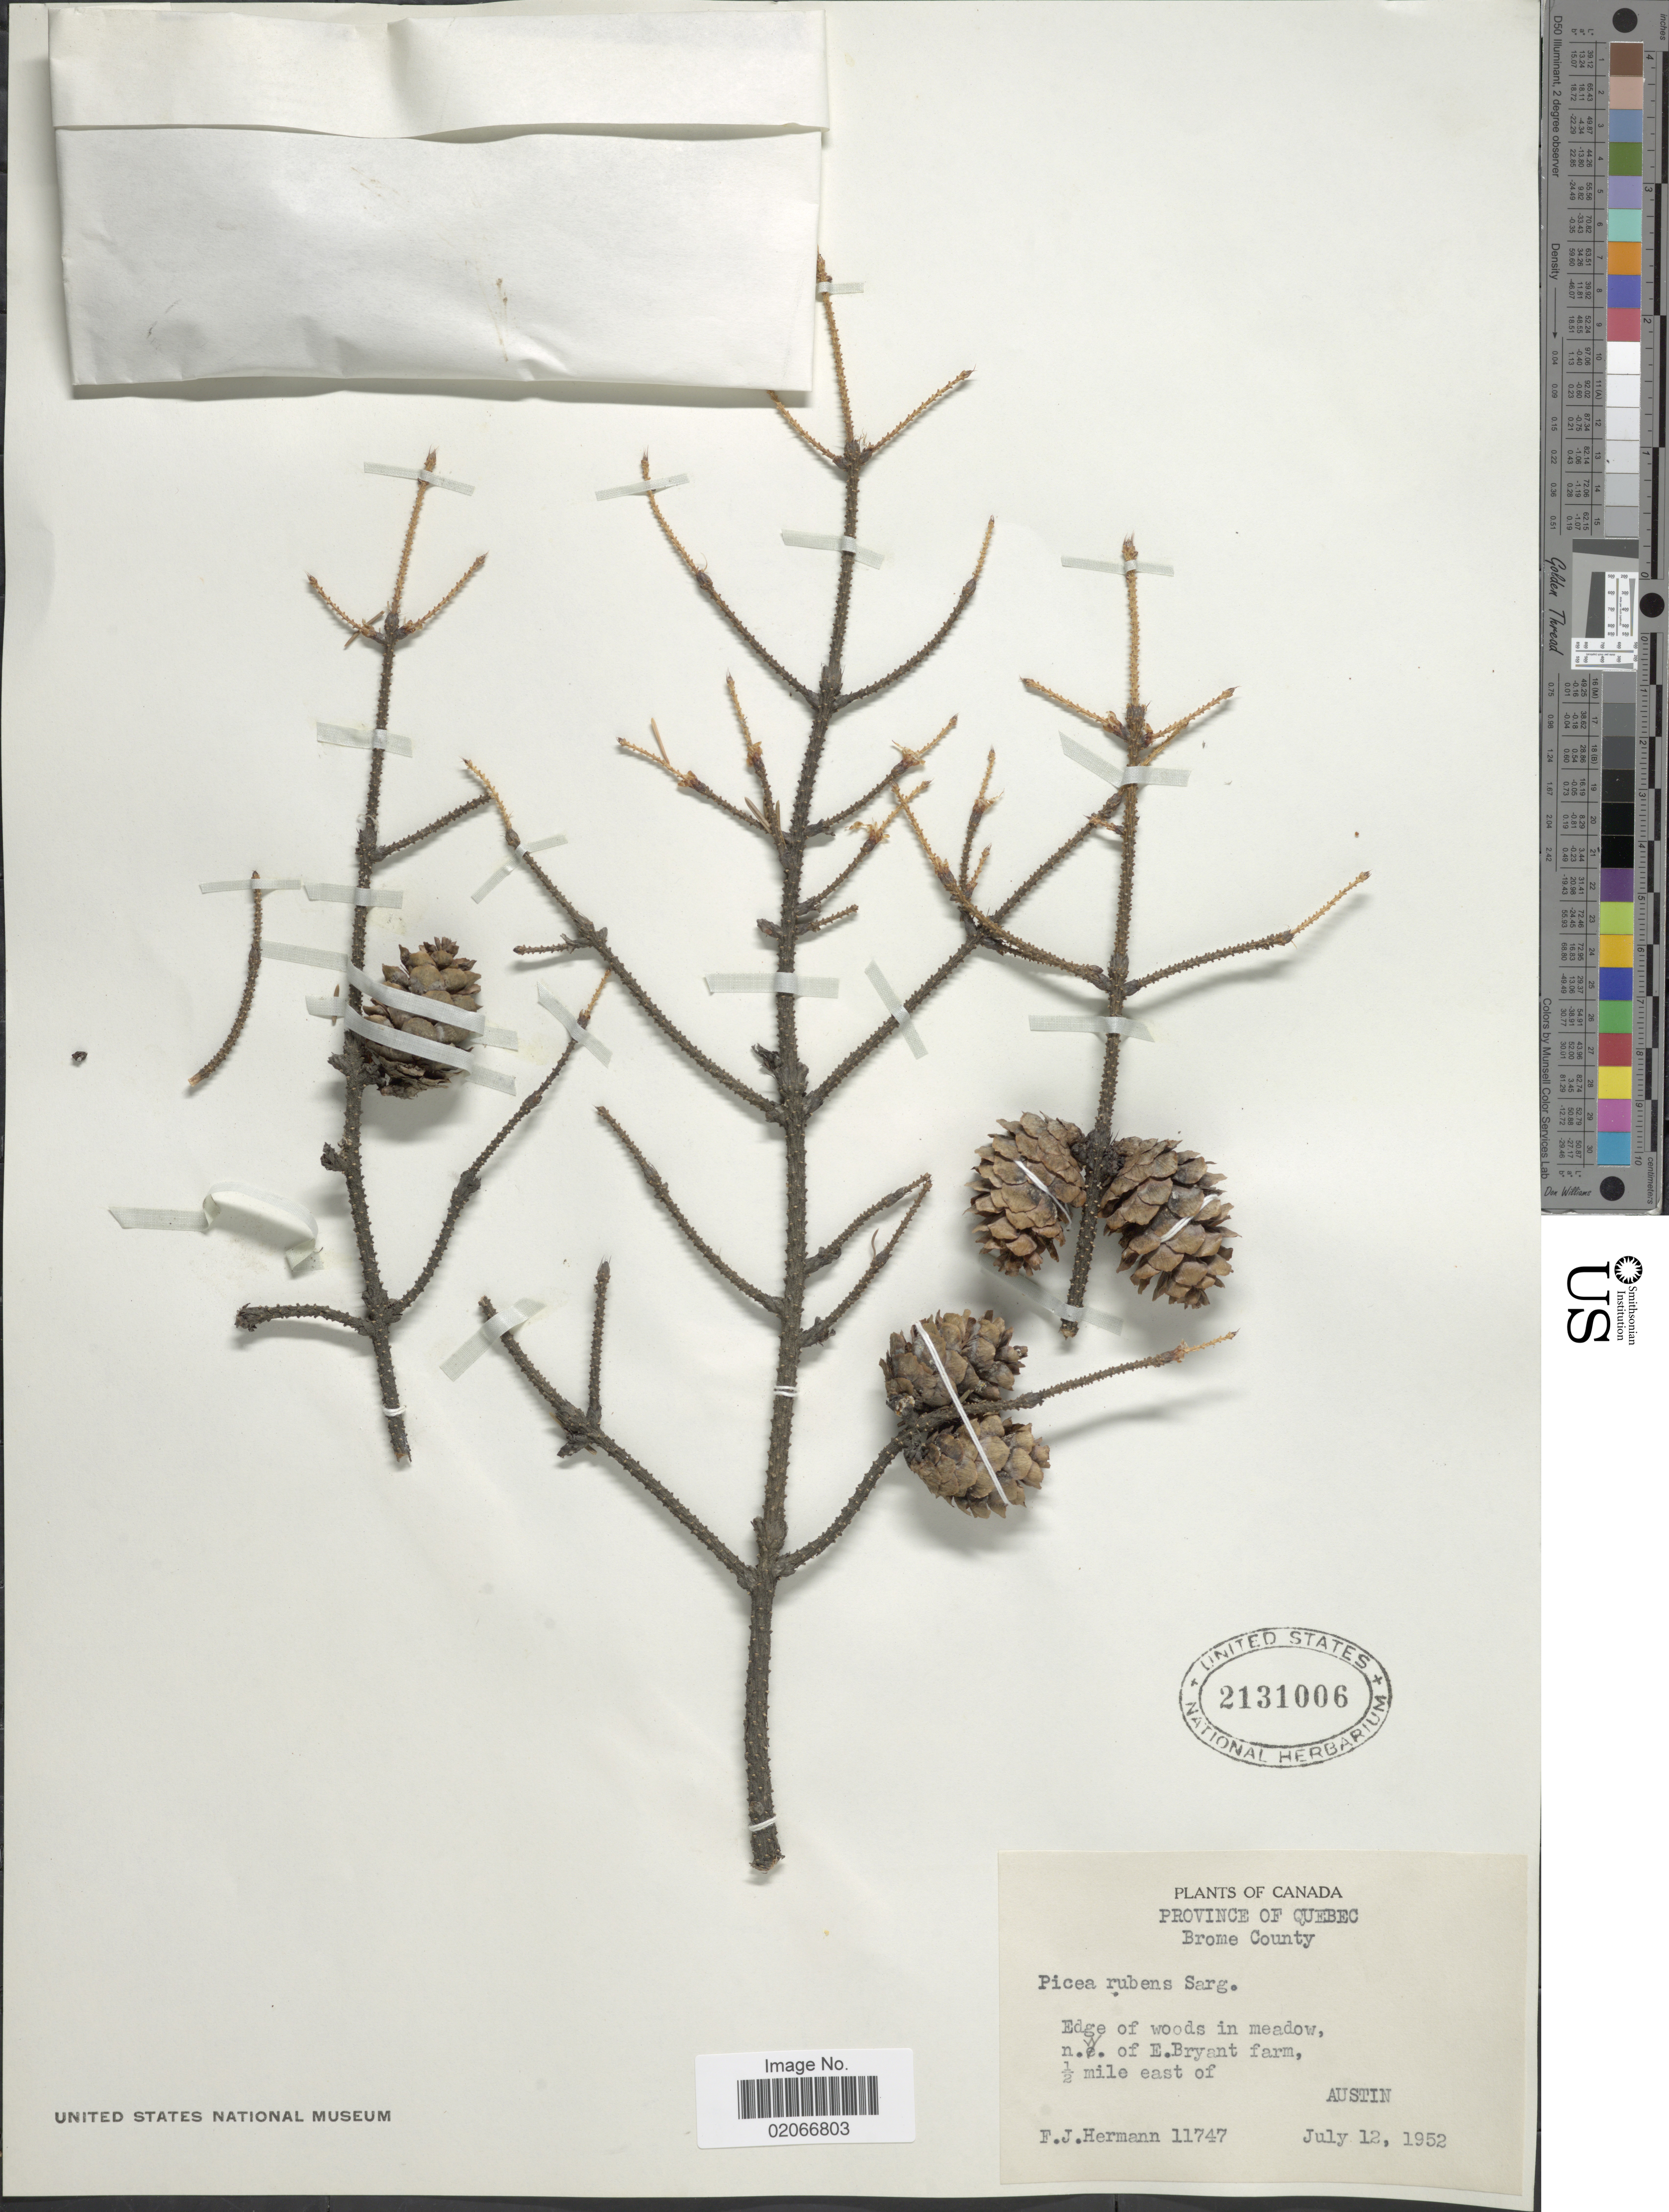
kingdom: Plantae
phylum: Tracheophyta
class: Pinopsida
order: Pinales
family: Pinaceae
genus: Picea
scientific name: Picea rubens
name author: Sarg.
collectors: F. J. Hermann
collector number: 11747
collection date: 1952-07-12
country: Canada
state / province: Quebec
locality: Brome County, n.w. of E. Bryant farm, ½ mile east of Austin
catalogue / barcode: US 2131006